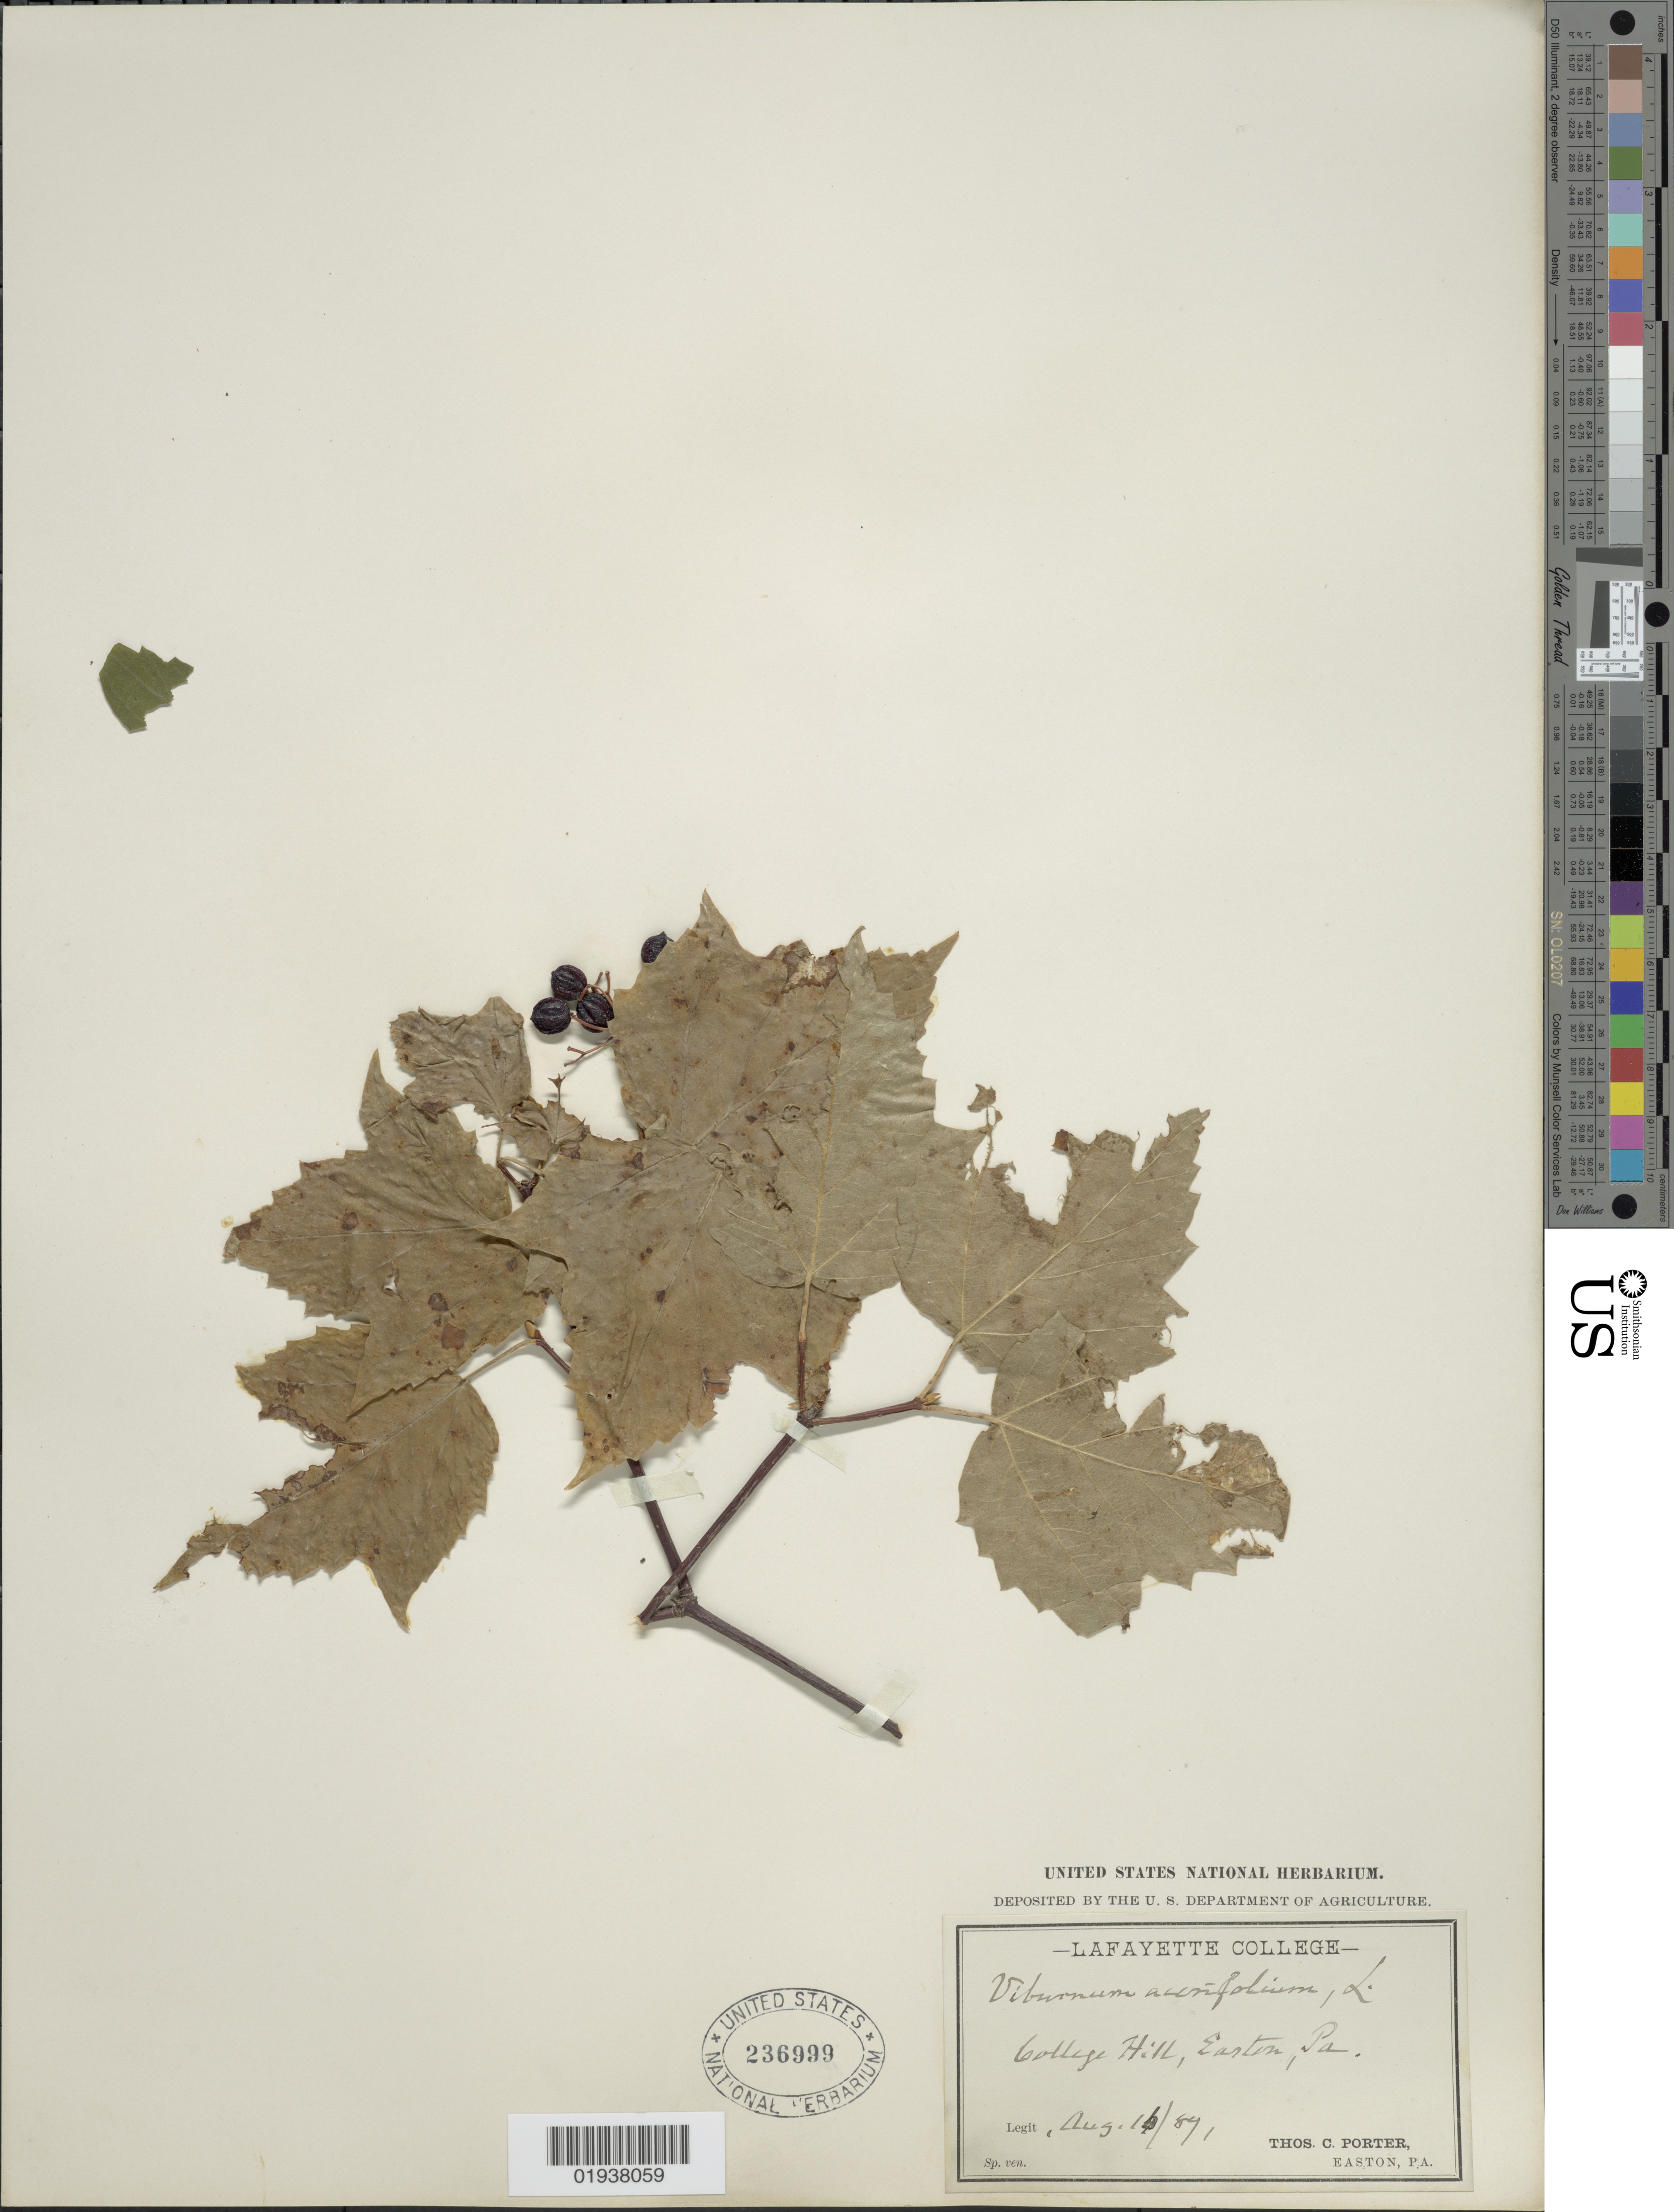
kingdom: Plantae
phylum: Tracheophyta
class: Magnoliopsida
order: Dipsacales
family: Viburnaceae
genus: Viburnum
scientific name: Viburnum acerifolium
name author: L.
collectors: T. Porter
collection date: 1891-08-16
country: United States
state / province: Pennsylvania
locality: College Hill, Easton.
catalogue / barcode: US 236999